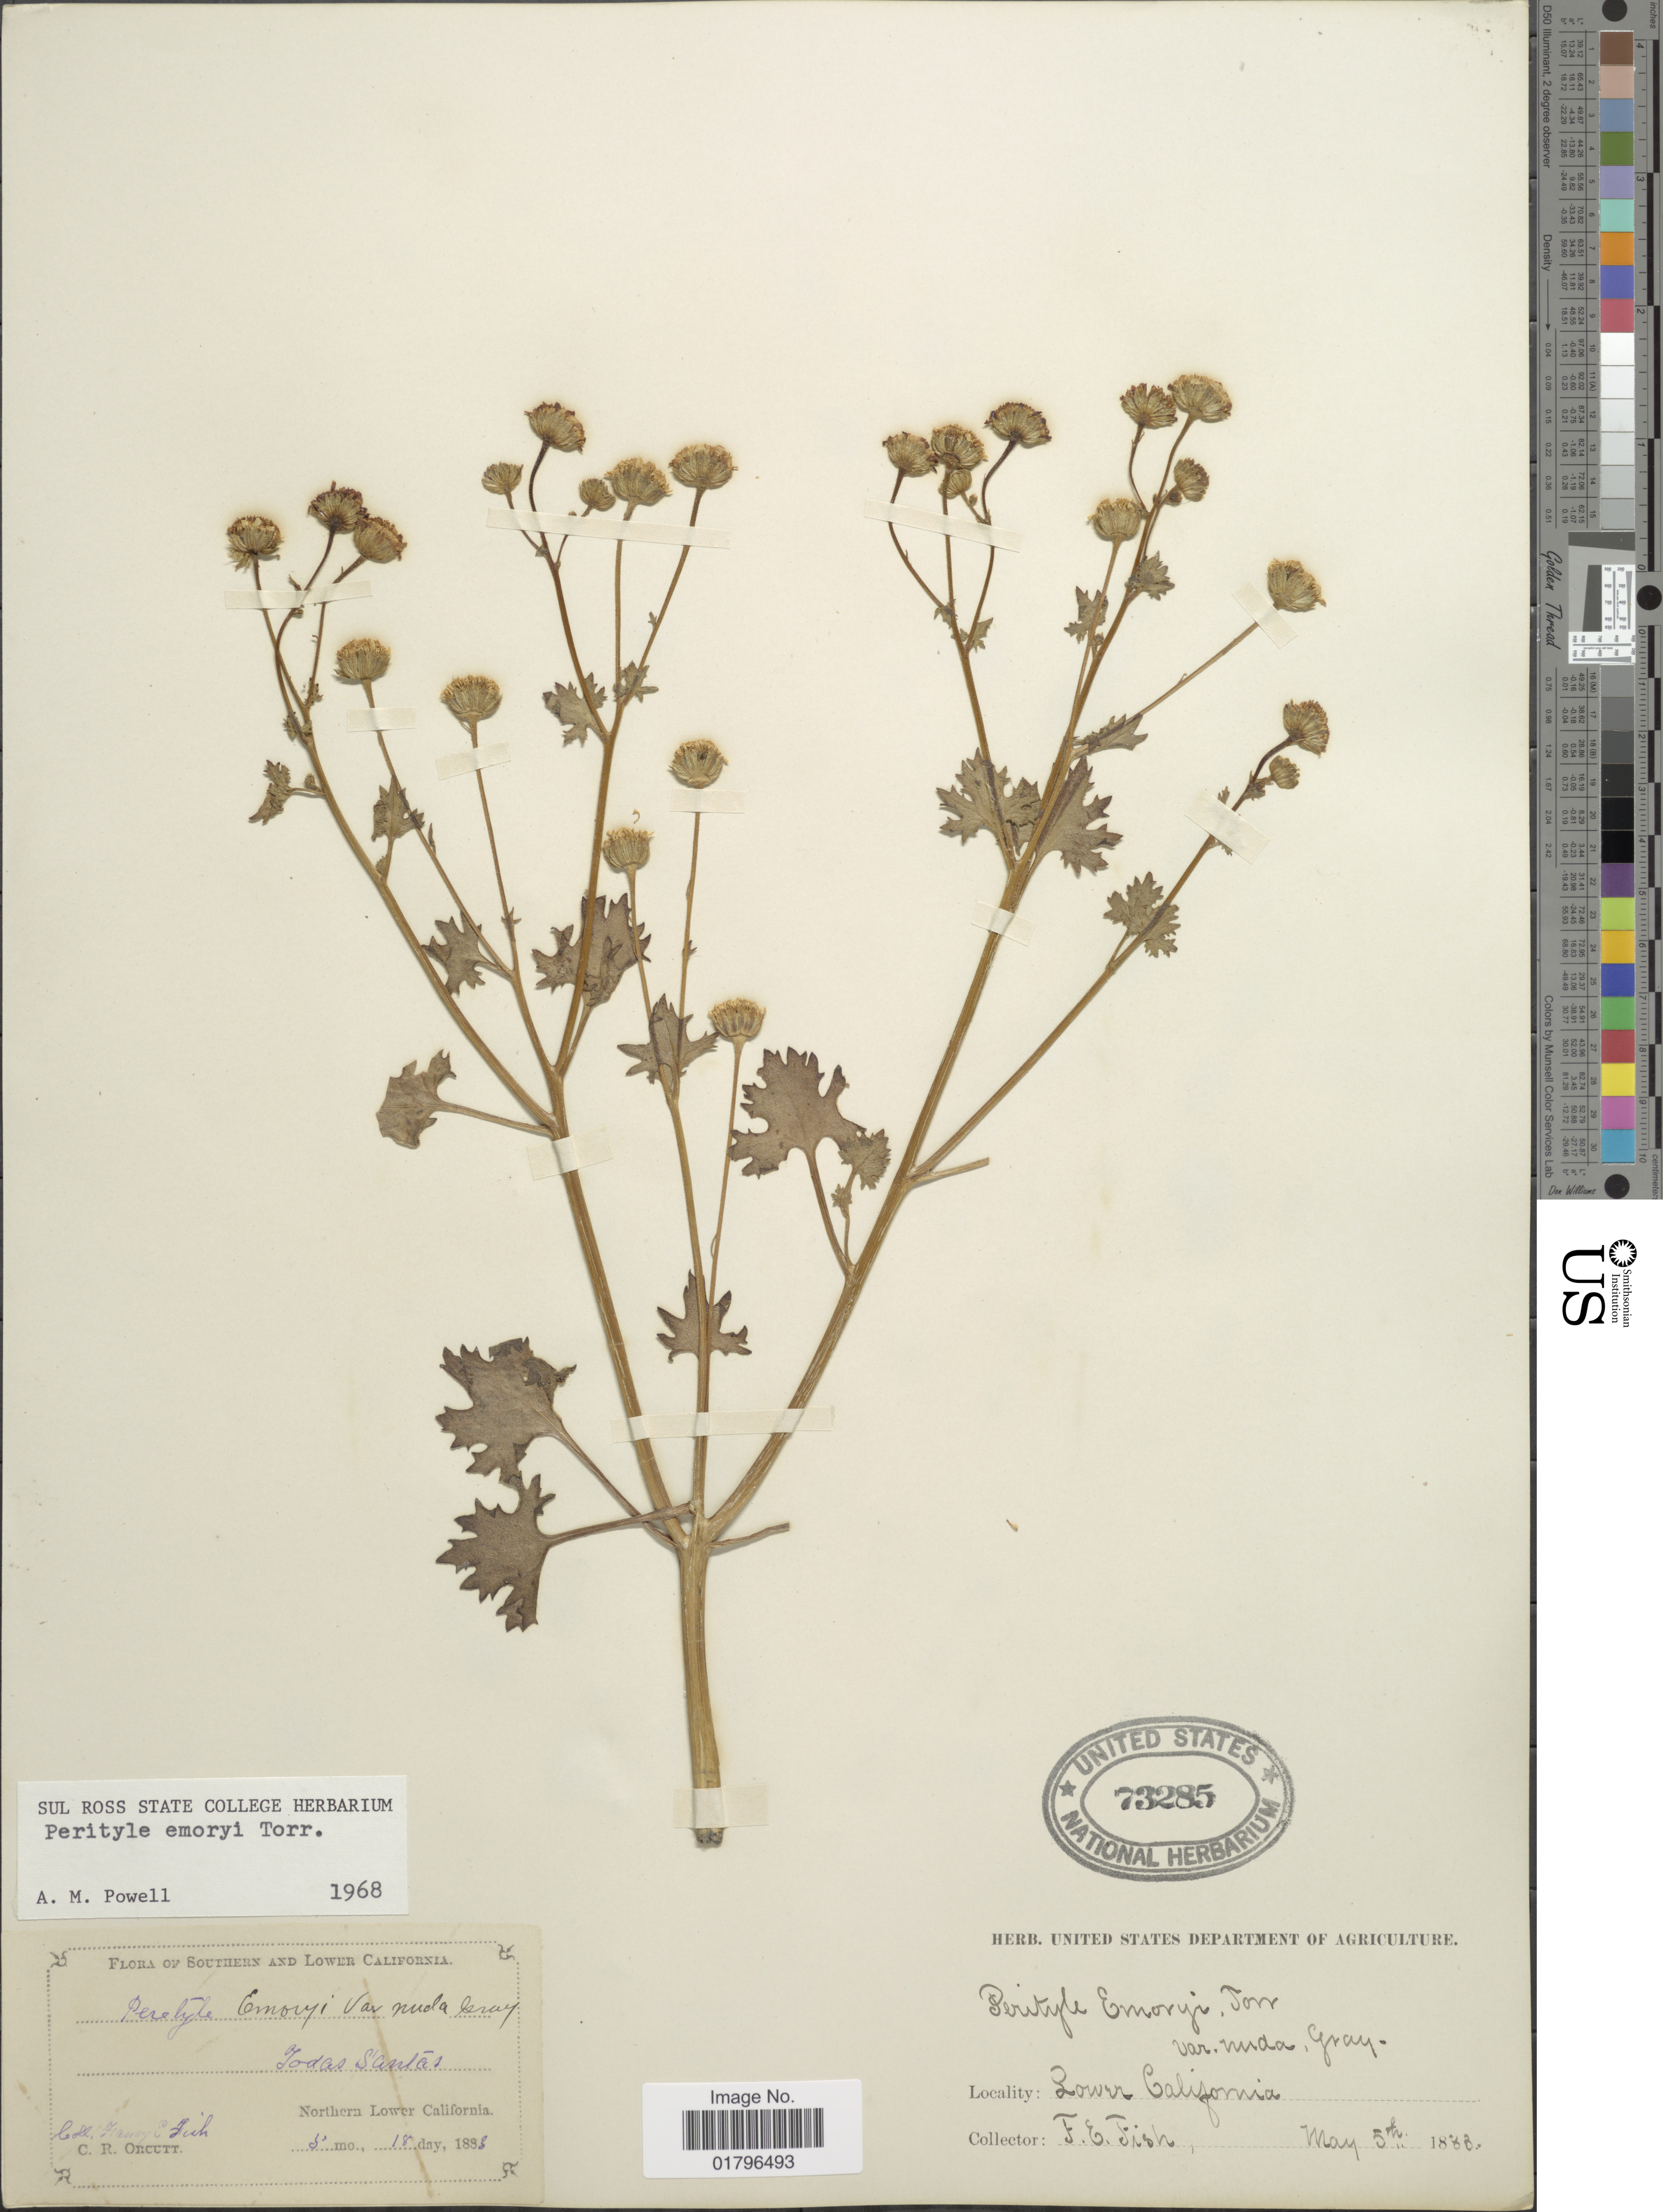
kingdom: Plantae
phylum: Tracheophyta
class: Magnoliopsida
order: Asterales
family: Asteraceae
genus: Perityle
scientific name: Perityle emoryi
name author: Torr.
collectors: F. Fish & C. R. Orcutt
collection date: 1883-05-18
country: Mexico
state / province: Baja California Sur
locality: Northern Lower California. Todas Santas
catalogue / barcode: US 73285